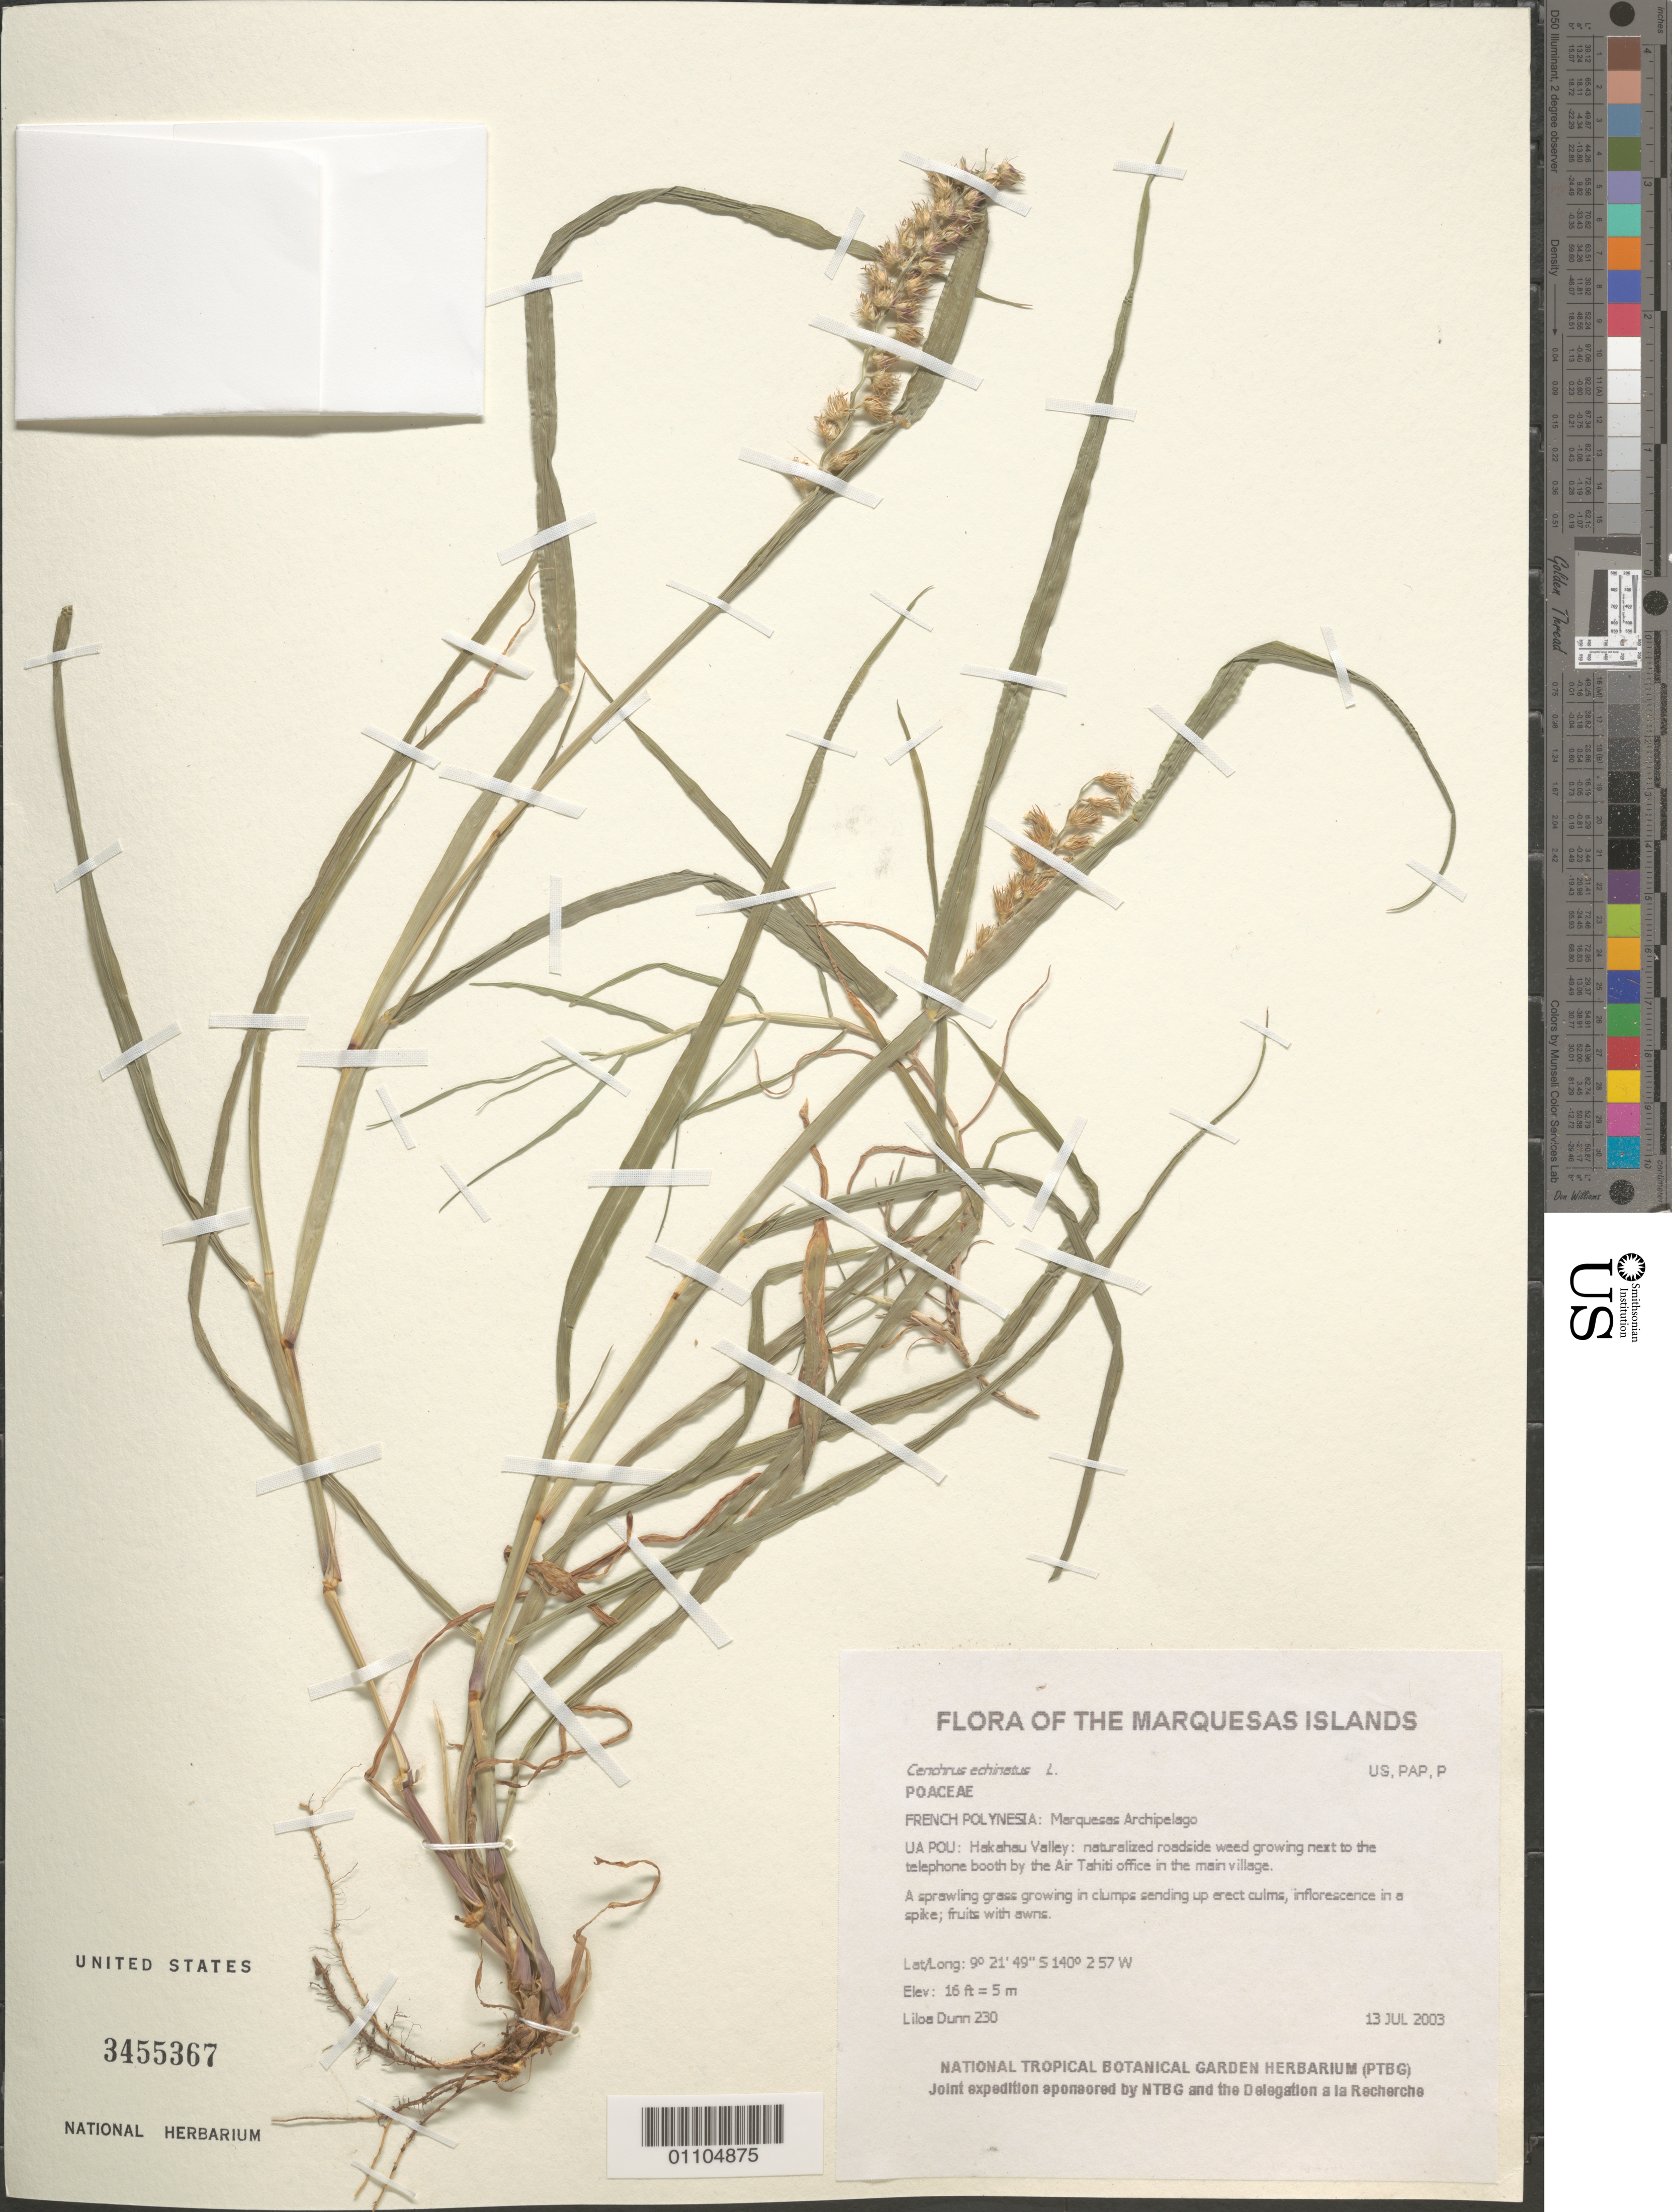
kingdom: Plantae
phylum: Tracheophyta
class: Liliopsida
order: Poales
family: Poaceae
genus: Cenchrus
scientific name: Cenchrus echinatus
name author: L.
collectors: L. Dunn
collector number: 230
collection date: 2003-07-13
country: French Polynesia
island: Ua Pou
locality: Hakahau Valley: naturalized roadside weed growing next to the telephone booth by the Air Tahiti office in the main village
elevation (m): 5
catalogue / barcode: US 3455367